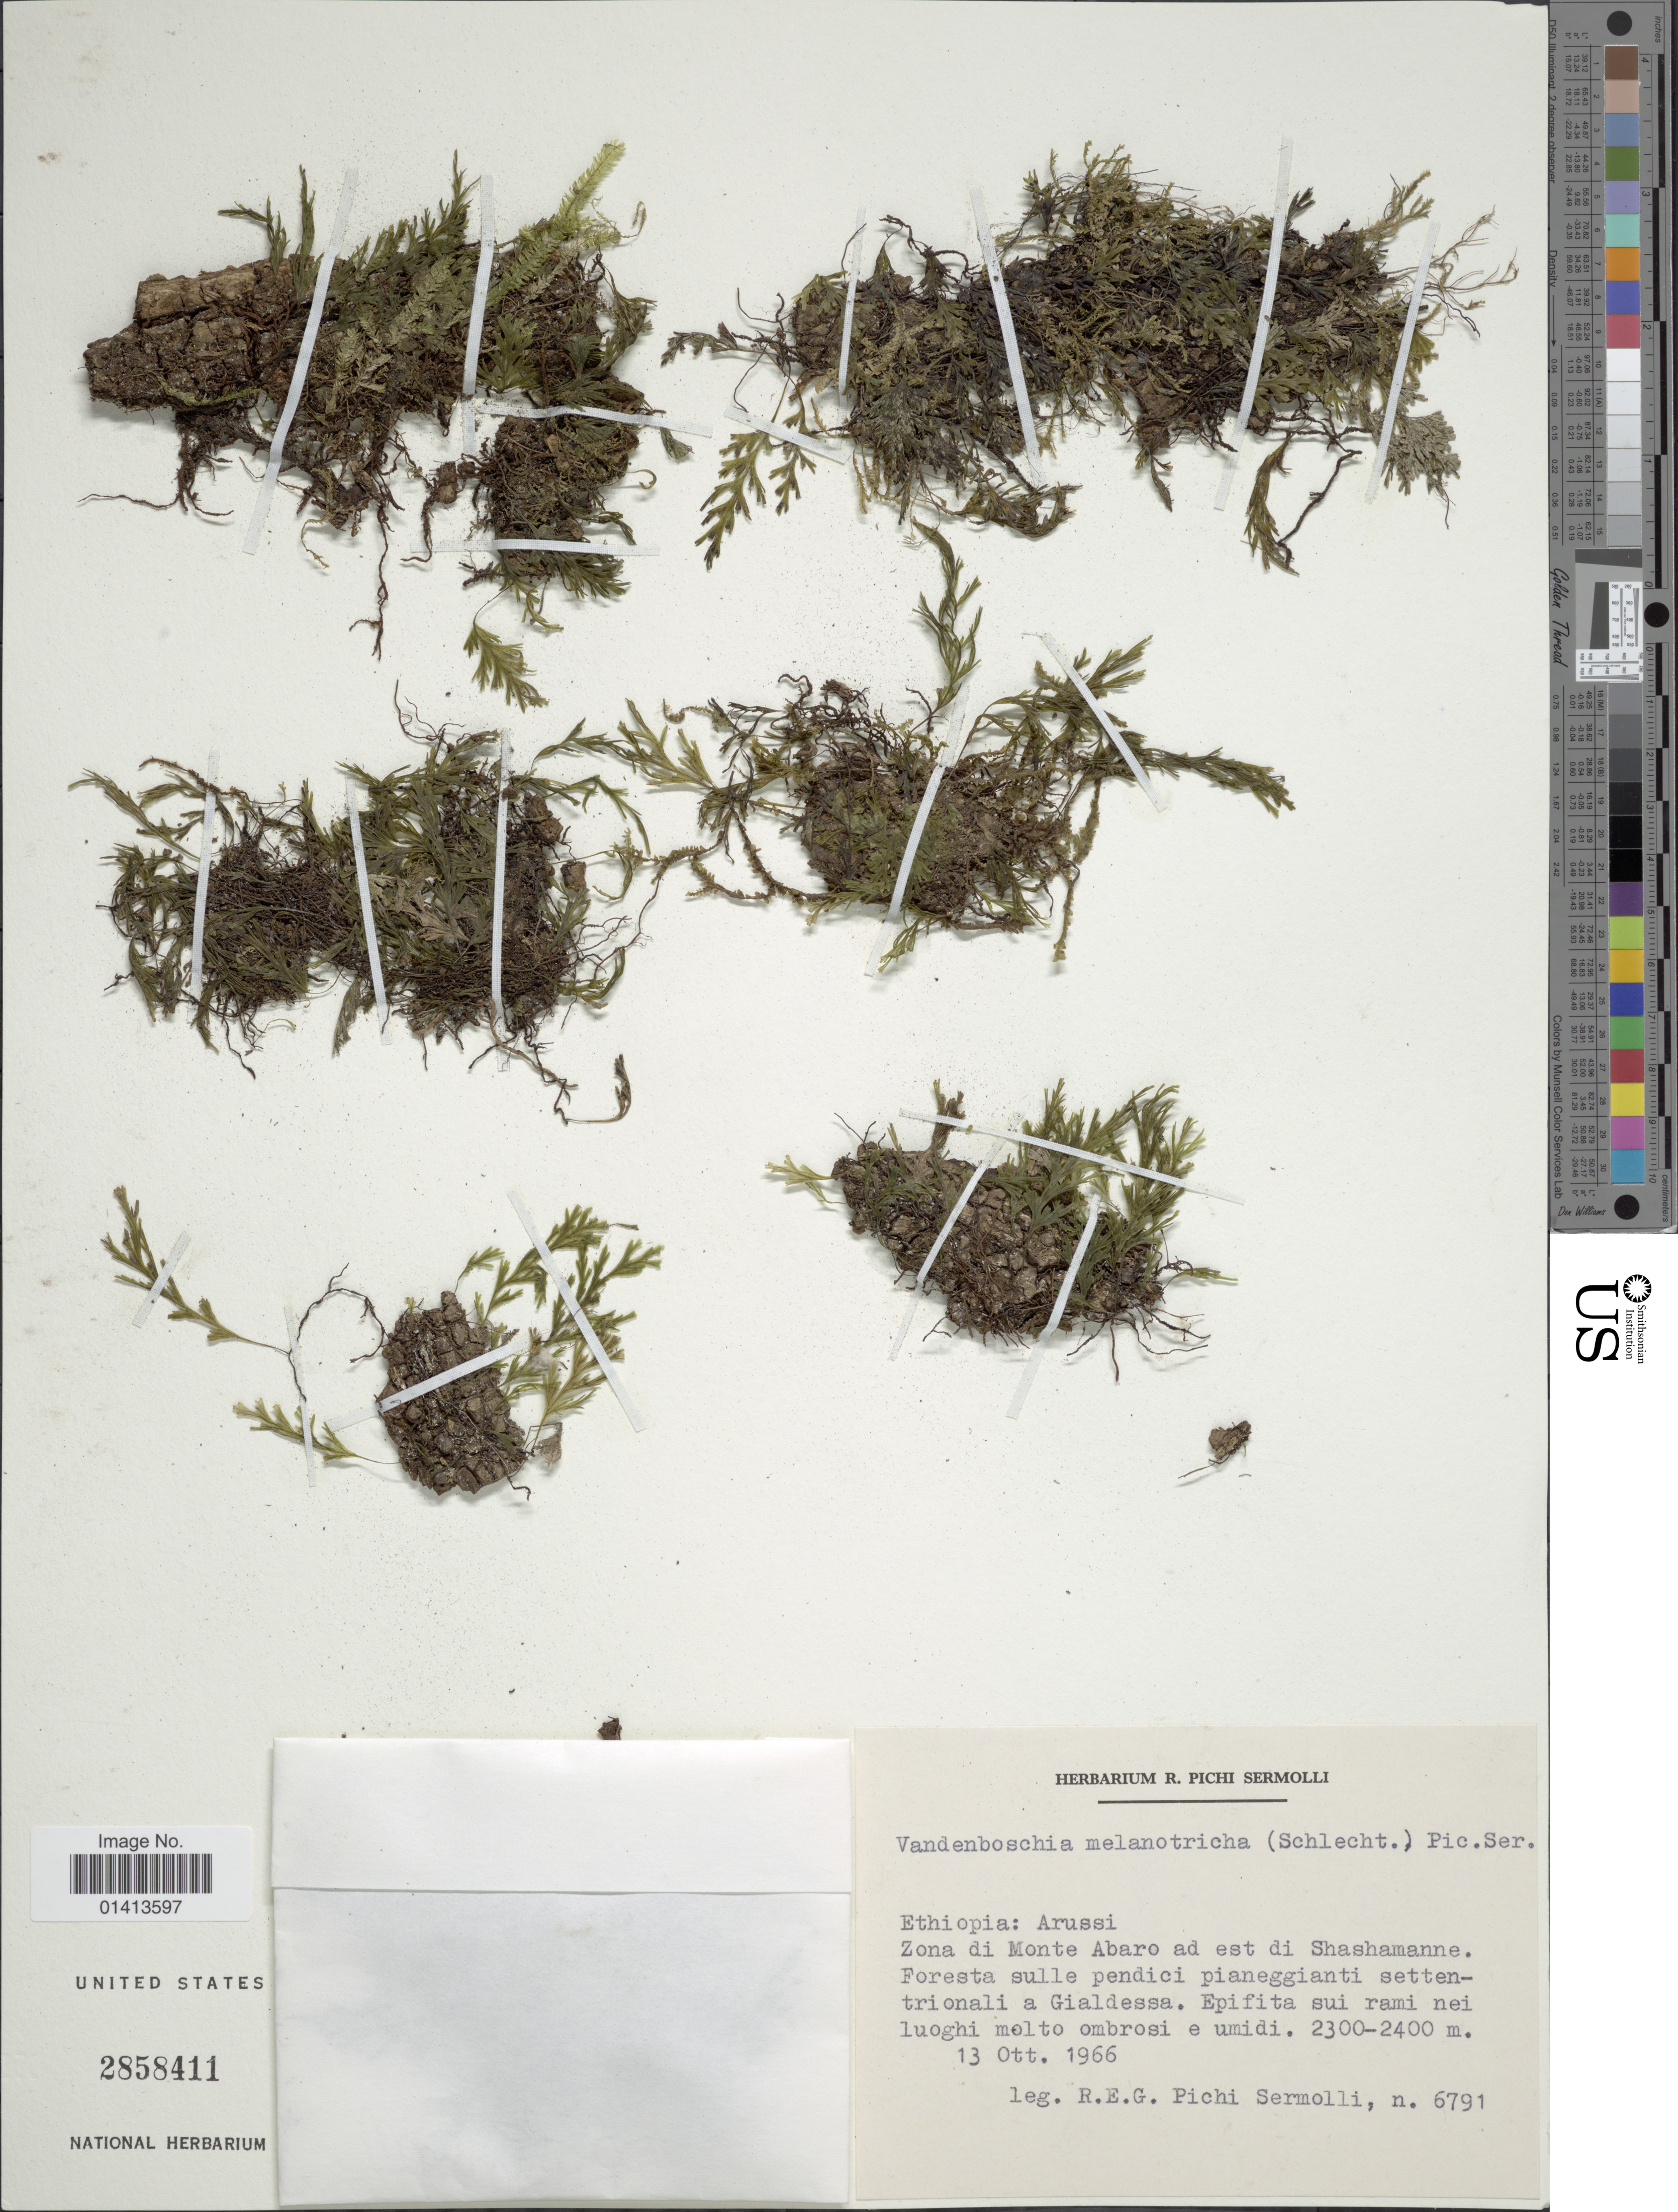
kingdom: Plantae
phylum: Tracheophyta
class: Polypodiopsida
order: Hymenophyllales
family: Hymenophyllaceae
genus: Crepidomanes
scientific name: Crepidomanes melanotrichum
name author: (Schltdl.) J.P. Roux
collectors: R. E. Pichi-Sermolli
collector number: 6791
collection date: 1966-10-13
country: Ethiopia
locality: Arussi, Zona di Monte Abaro ad est di Shashamanne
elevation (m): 2300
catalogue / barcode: US 2858411